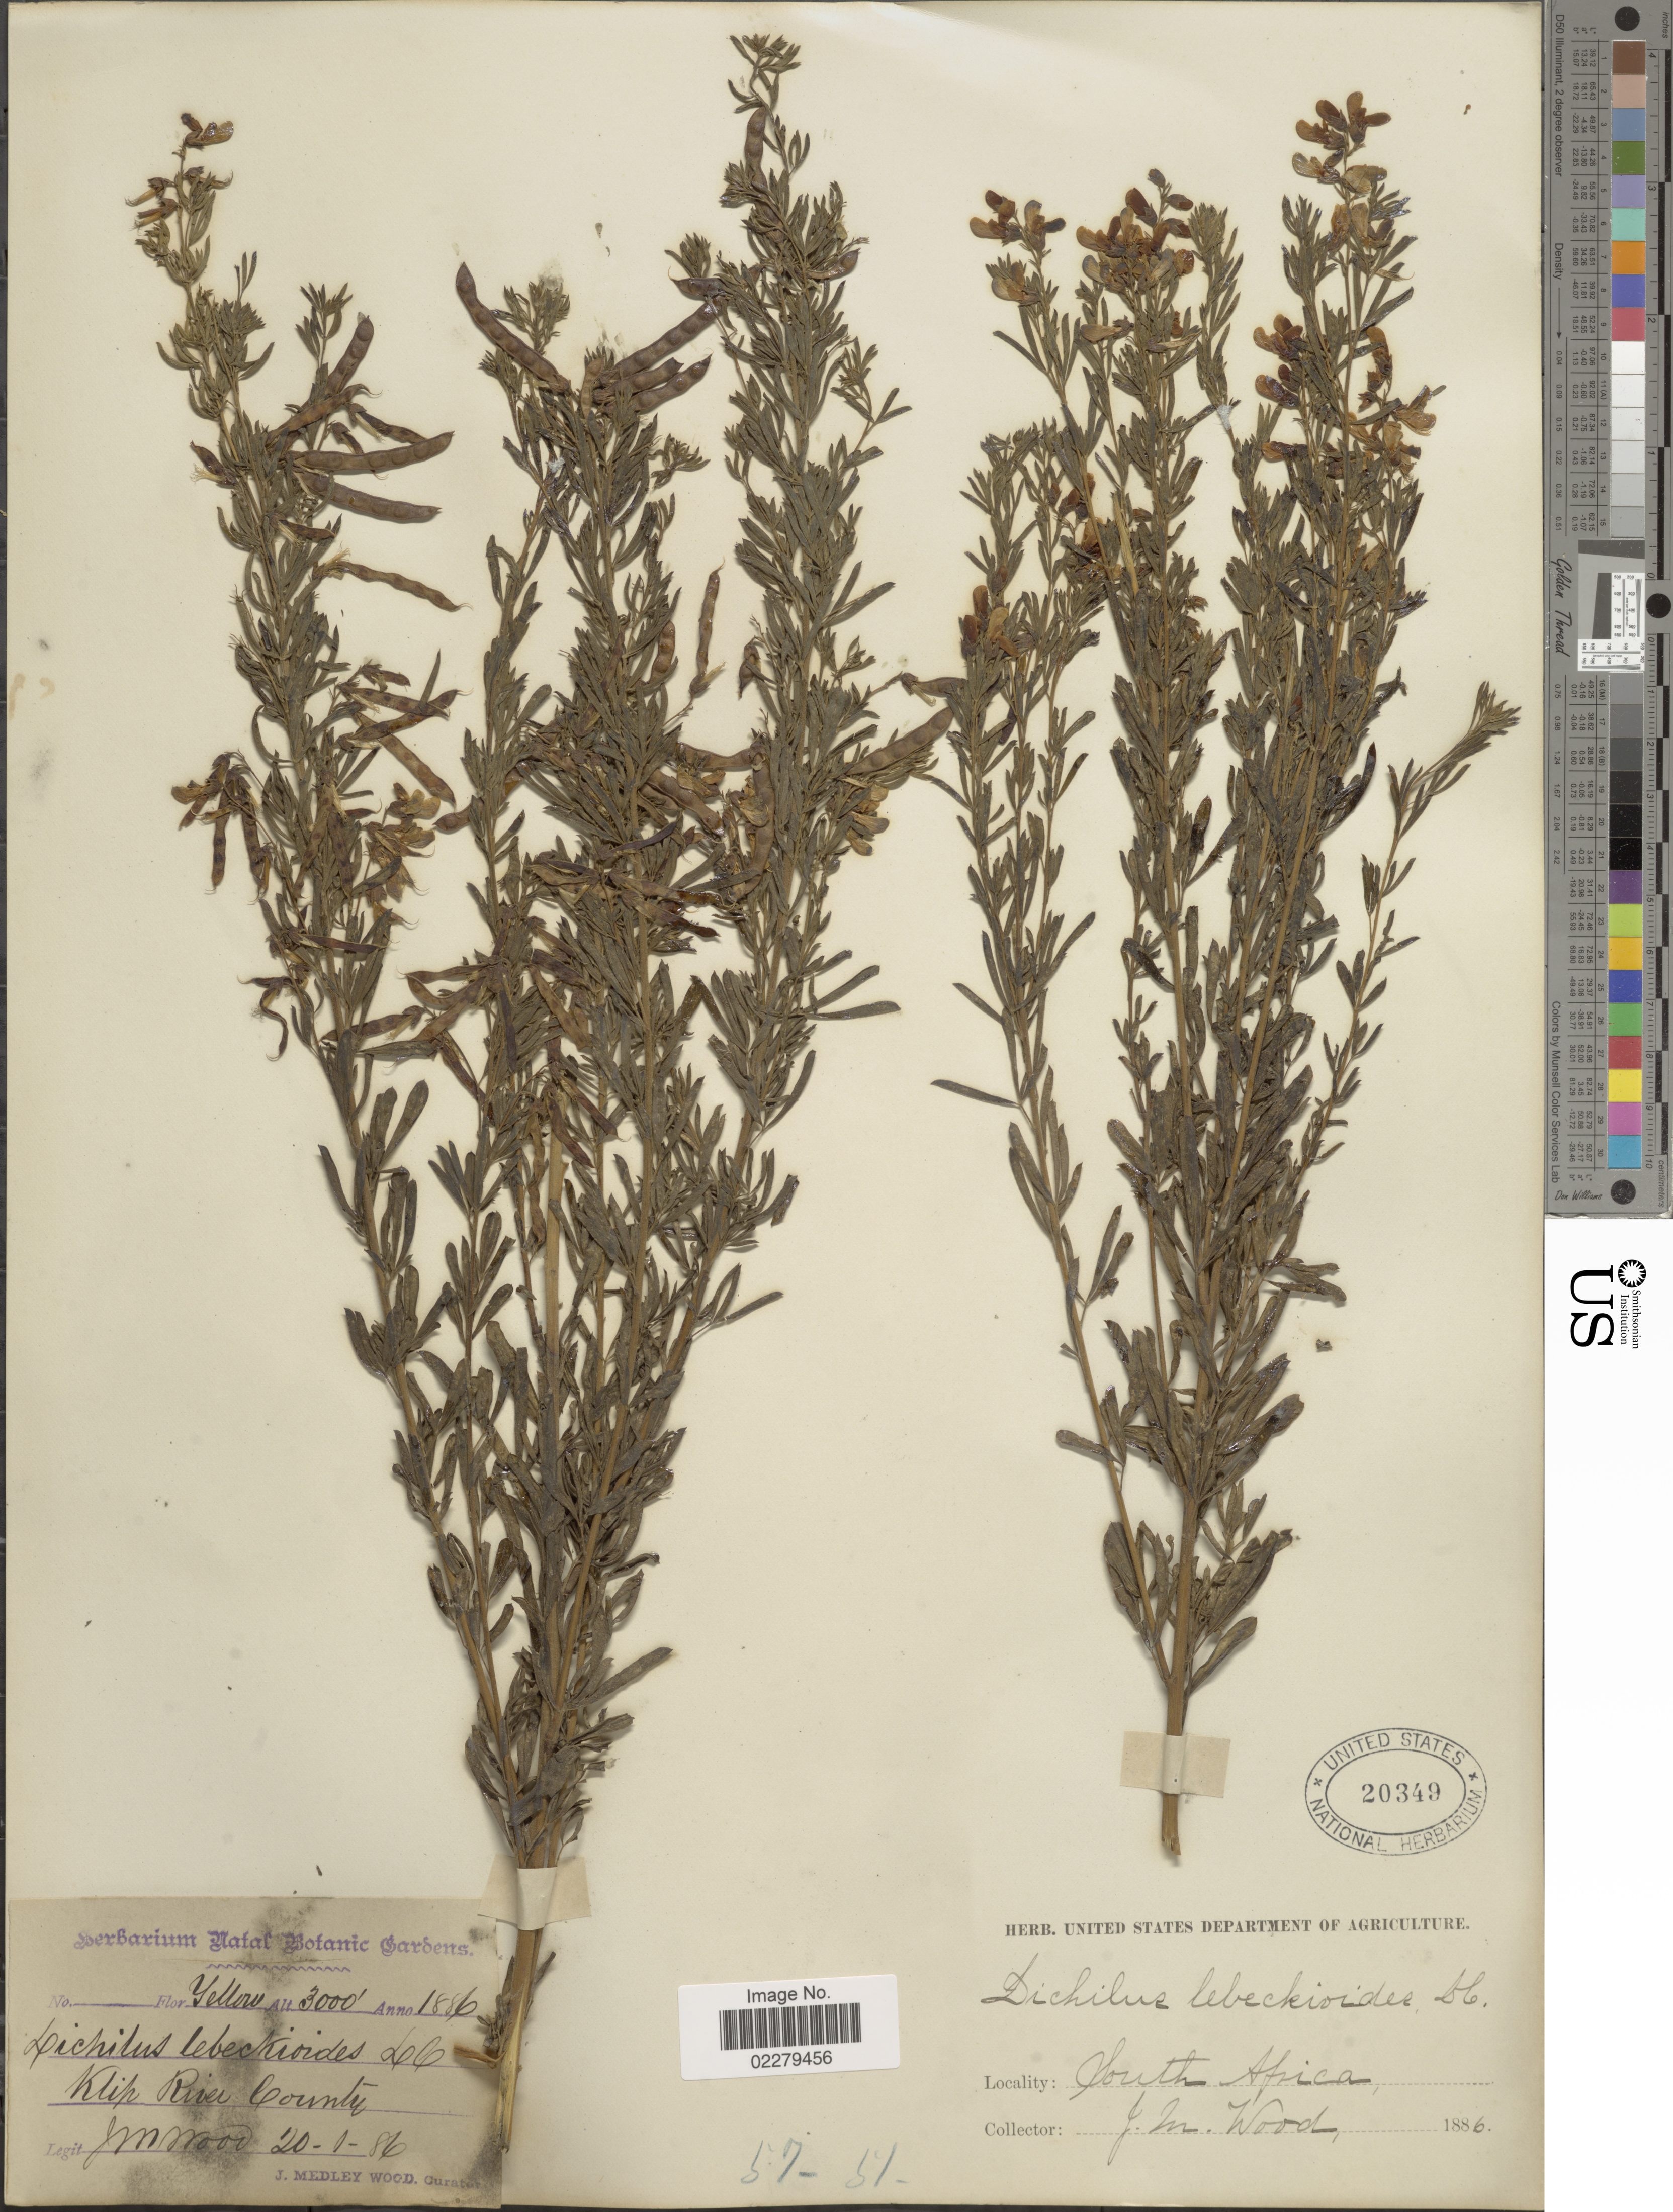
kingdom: Plantae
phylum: Tracheophyta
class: Magnoliopsida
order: Fabales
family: Fabaceae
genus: Dichilus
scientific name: Dichilus lebeckioides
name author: DC.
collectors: J. Medley Wood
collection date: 1886-01-20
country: South Africa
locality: KLip River County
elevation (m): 914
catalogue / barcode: US 20349